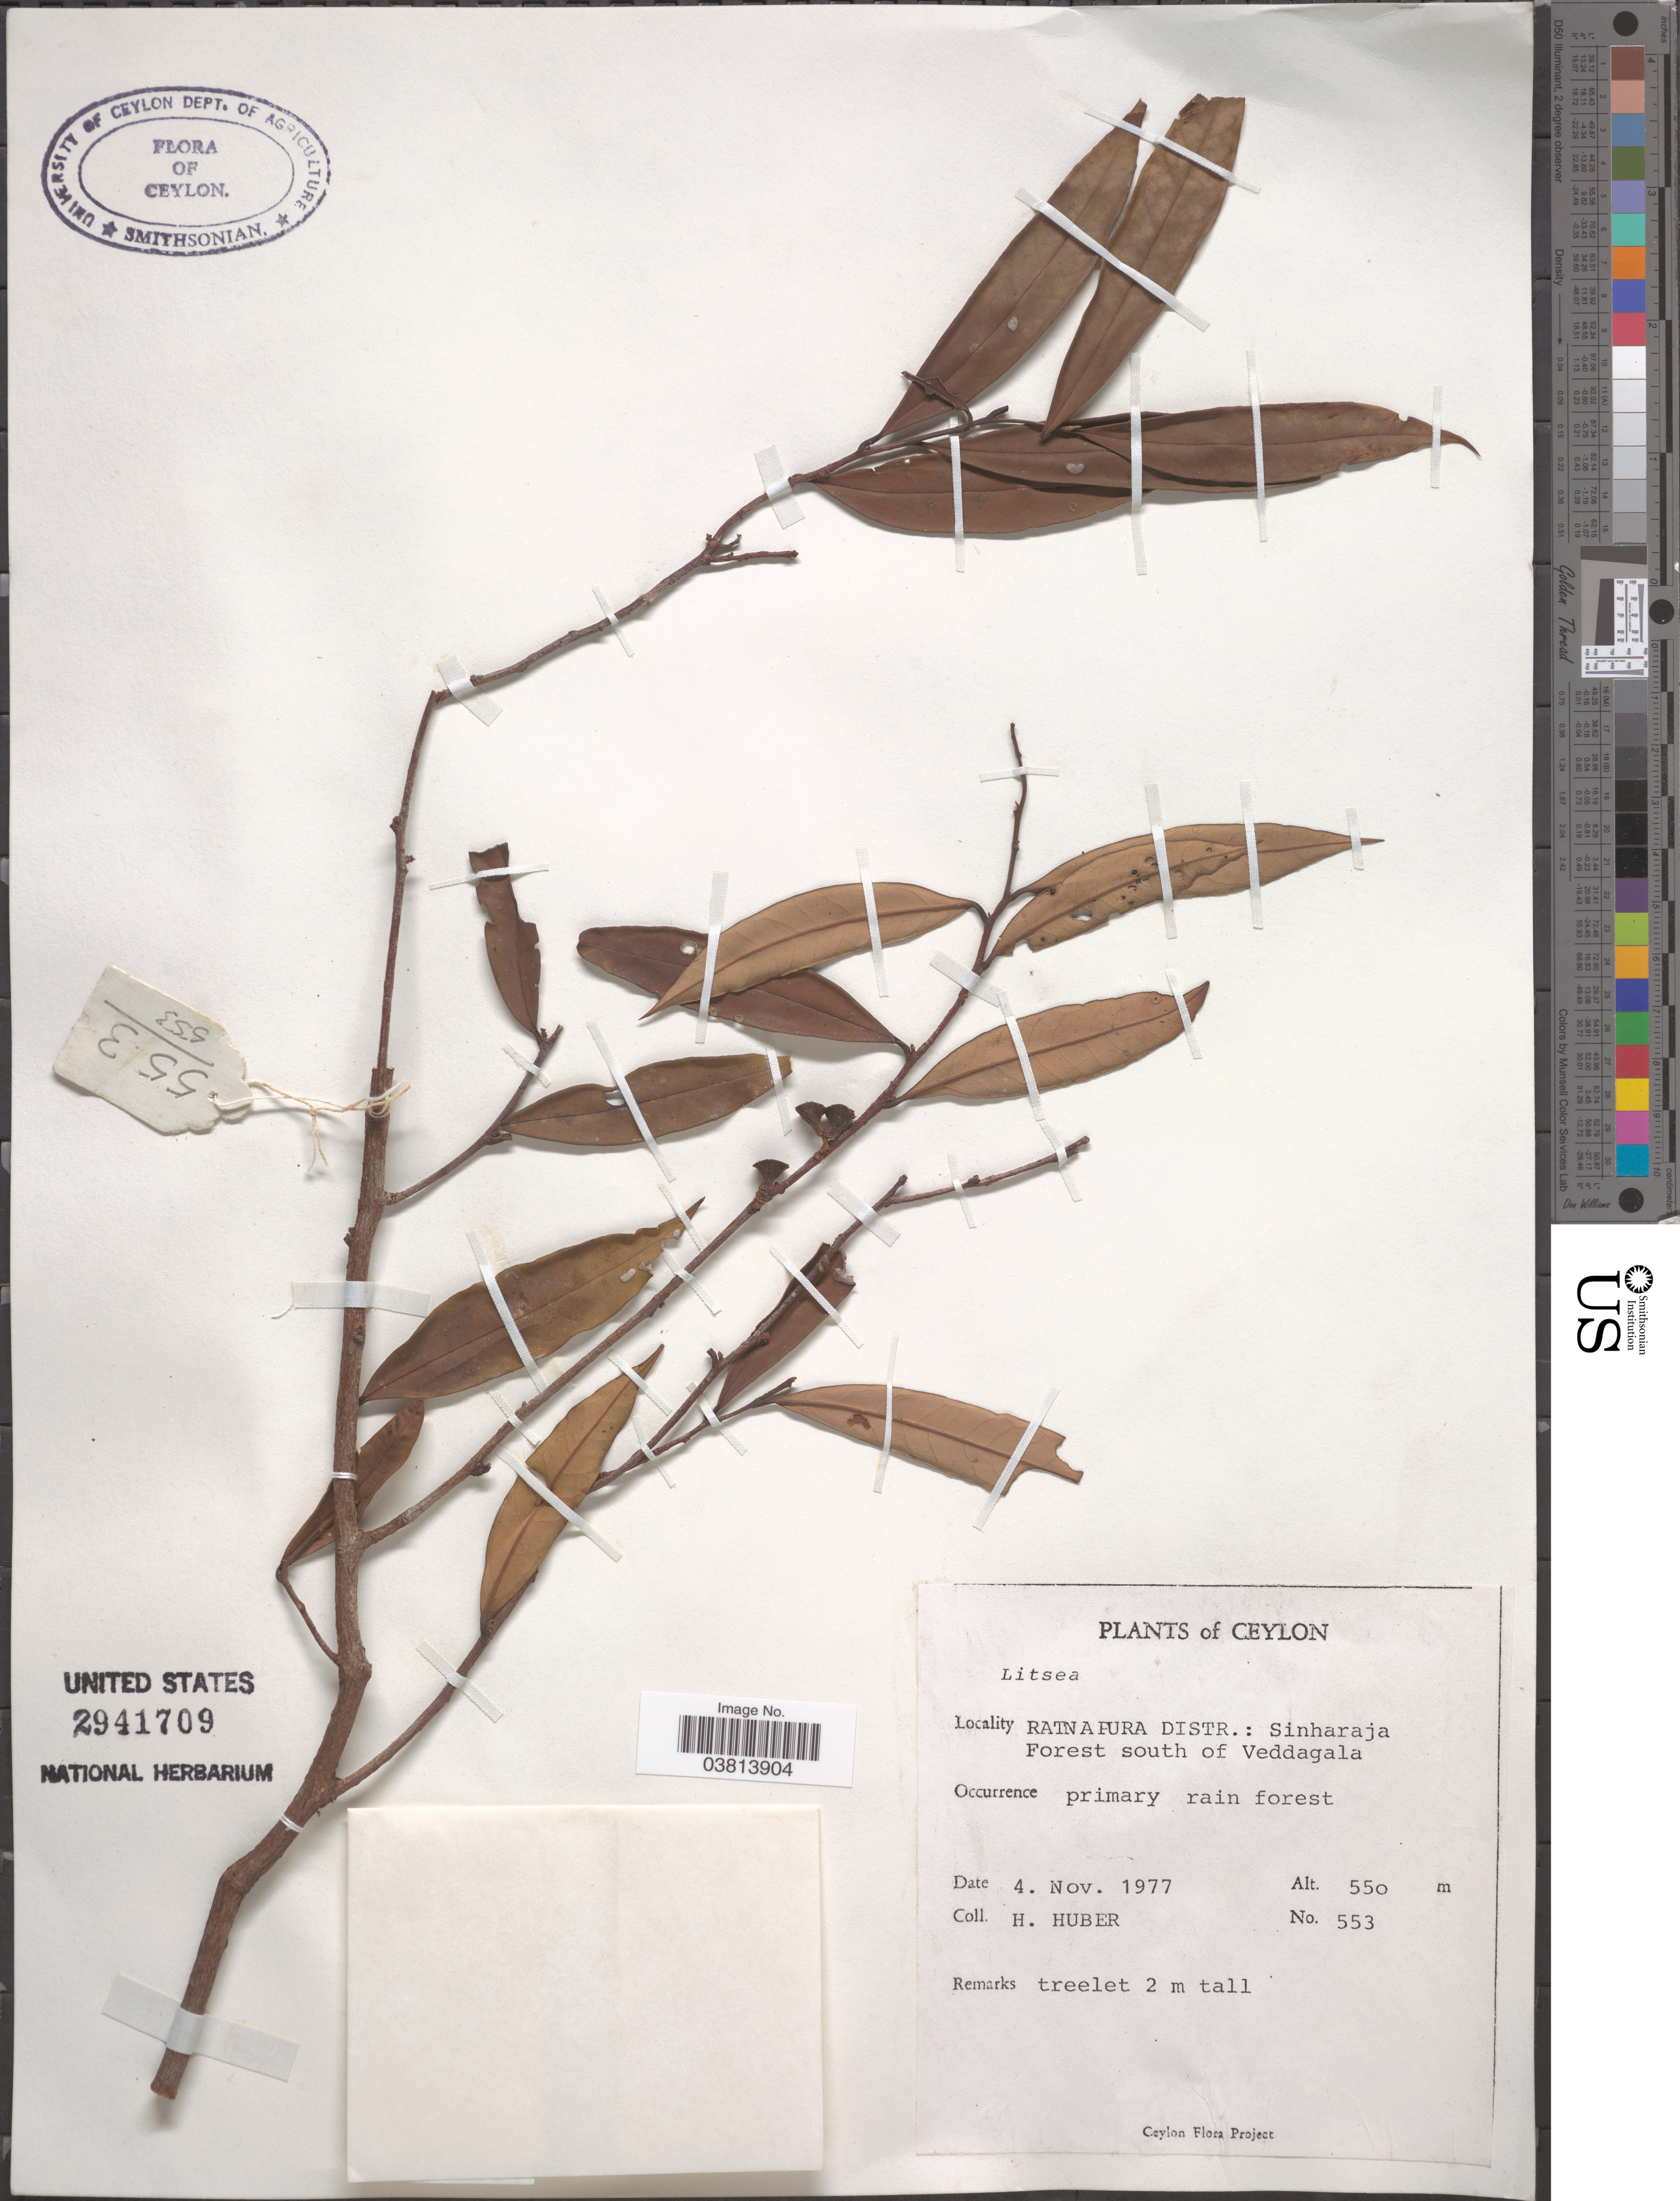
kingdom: Plantae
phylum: Tracheophyta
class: Magnoliopsida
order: Laurales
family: Lauraceae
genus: Litsea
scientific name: Litsea iteodaphne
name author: Hook. f.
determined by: Strong, Mark T., (BOT), Smithsonian Institution - National Museum of Natural History (UNITED STATES)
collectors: H. Huber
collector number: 553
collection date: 1977-11-04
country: Sri Lanka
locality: Ceylon. Ratnapura Distr.: Sinharaja Forest south of Veddagala.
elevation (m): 550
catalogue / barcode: US 2941709